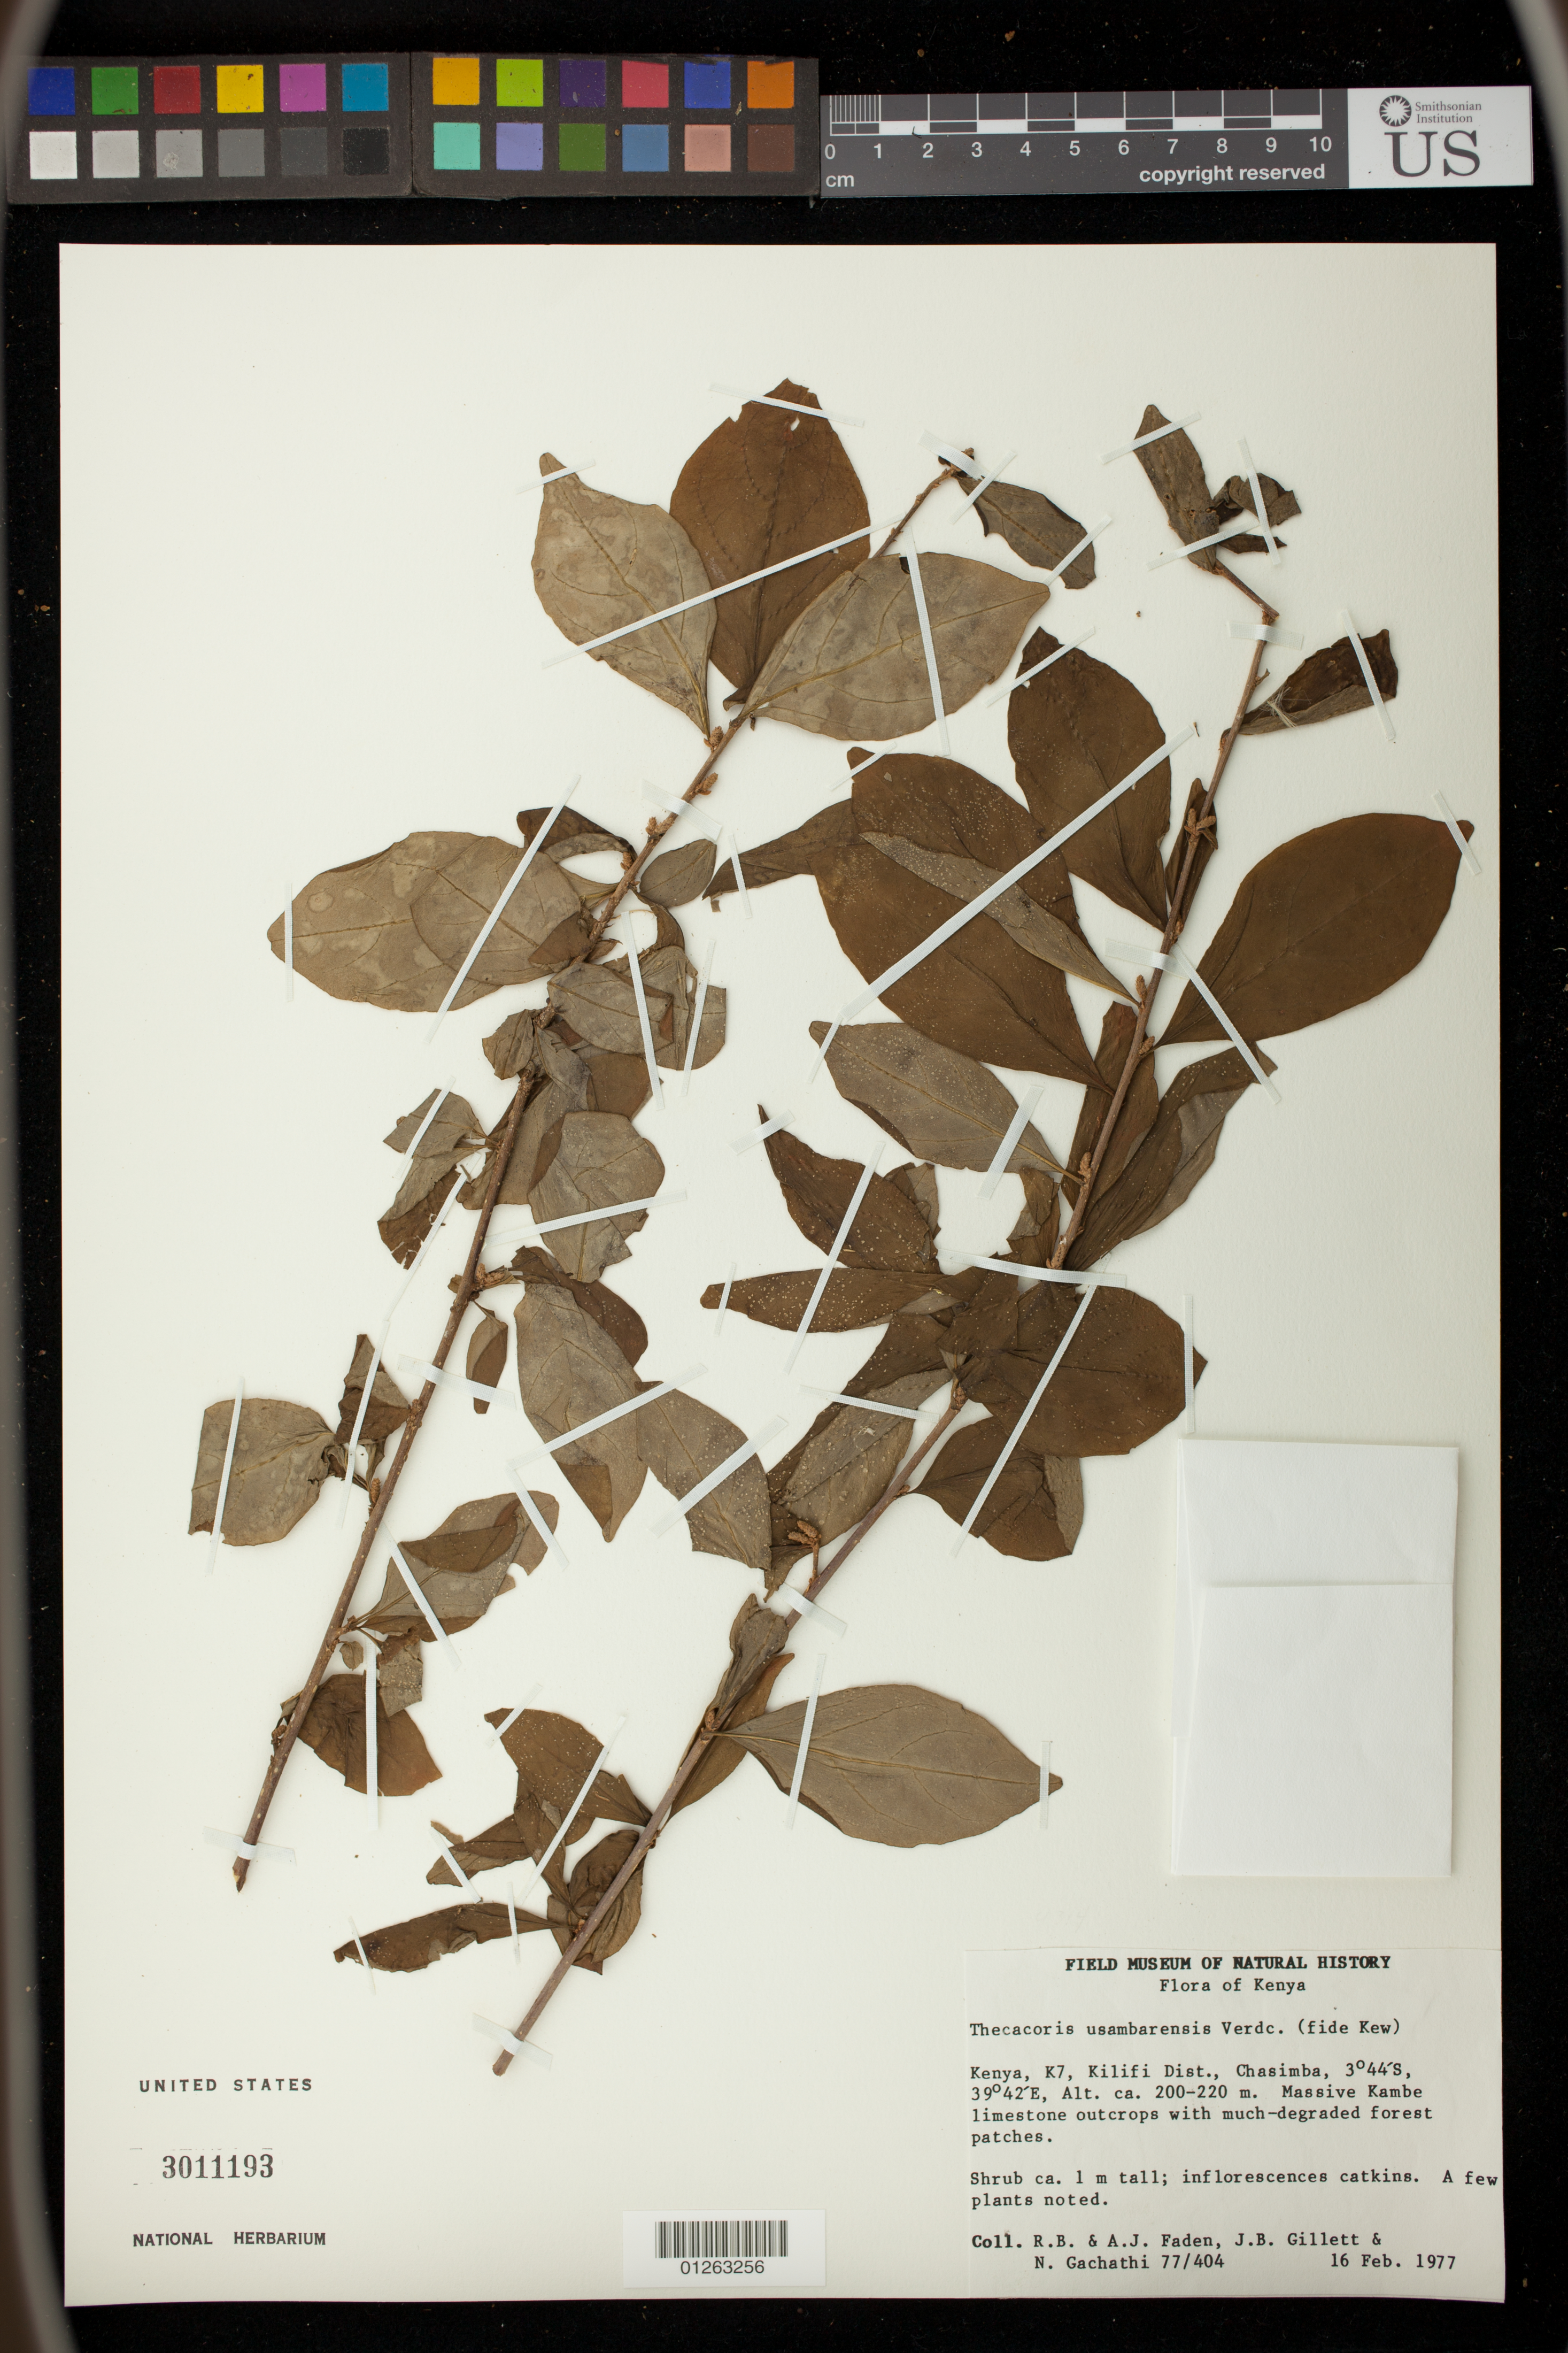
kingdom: Plantae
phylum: Tracheophyta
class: Magnoliopsida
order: Malpighiales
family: Phyllanthaceae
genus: Thecacoris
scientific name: Thecacoris usambarensis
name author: Verdc.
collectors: R. B. Faden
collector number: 77/404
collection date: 1977-02-16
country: Kenya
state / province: Kilifi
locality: K7, Chasimba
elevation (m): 200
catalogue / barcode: US 3011193